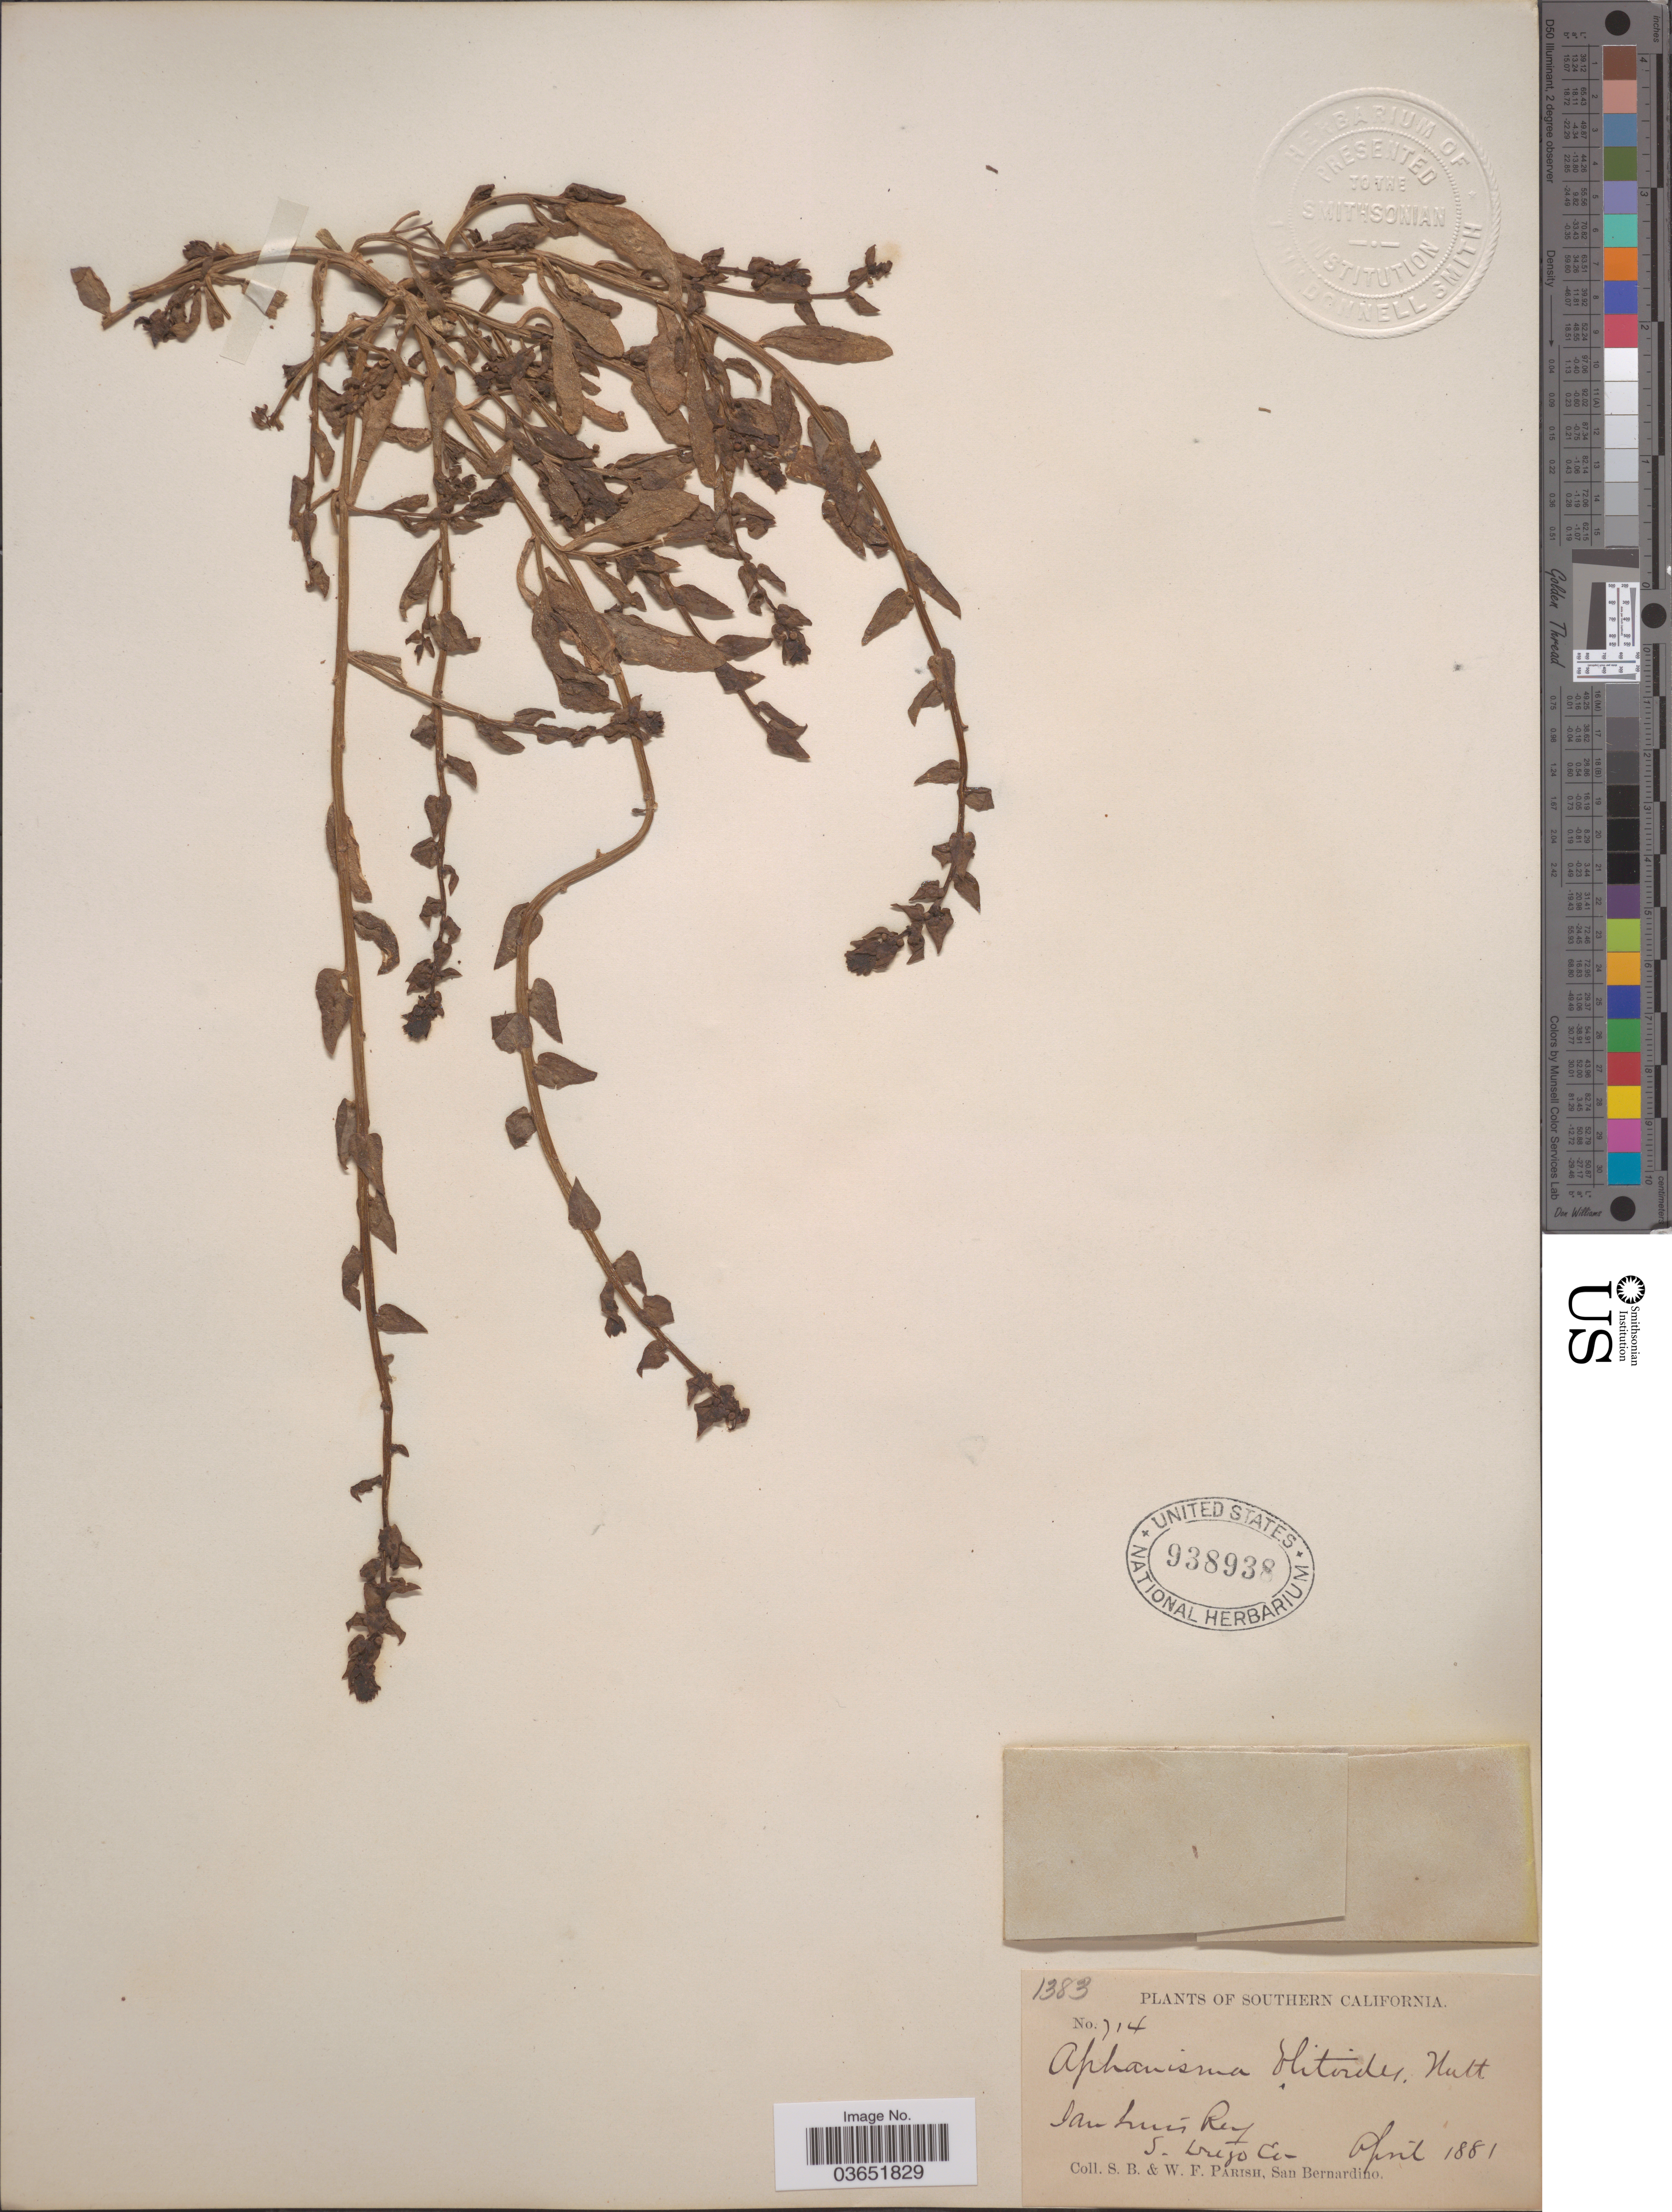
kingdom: Plantae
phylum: Tracheophyta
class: Magnoliopsida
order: Caryophyllales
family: Amaranthaceae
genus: Aphanisma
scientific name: Aphanisma blitoides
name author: Nutt. ex Moq.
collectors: S. B. Parish & W. F. Parish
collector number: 714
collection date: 1881-04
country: United States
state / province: California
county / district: San Diego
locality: Southern California. San Luis Rey. S. Diego Co.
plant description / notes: Corrected "San Luís Reg" to "San Luis Rey." Filled county field.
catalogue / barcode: US 938938